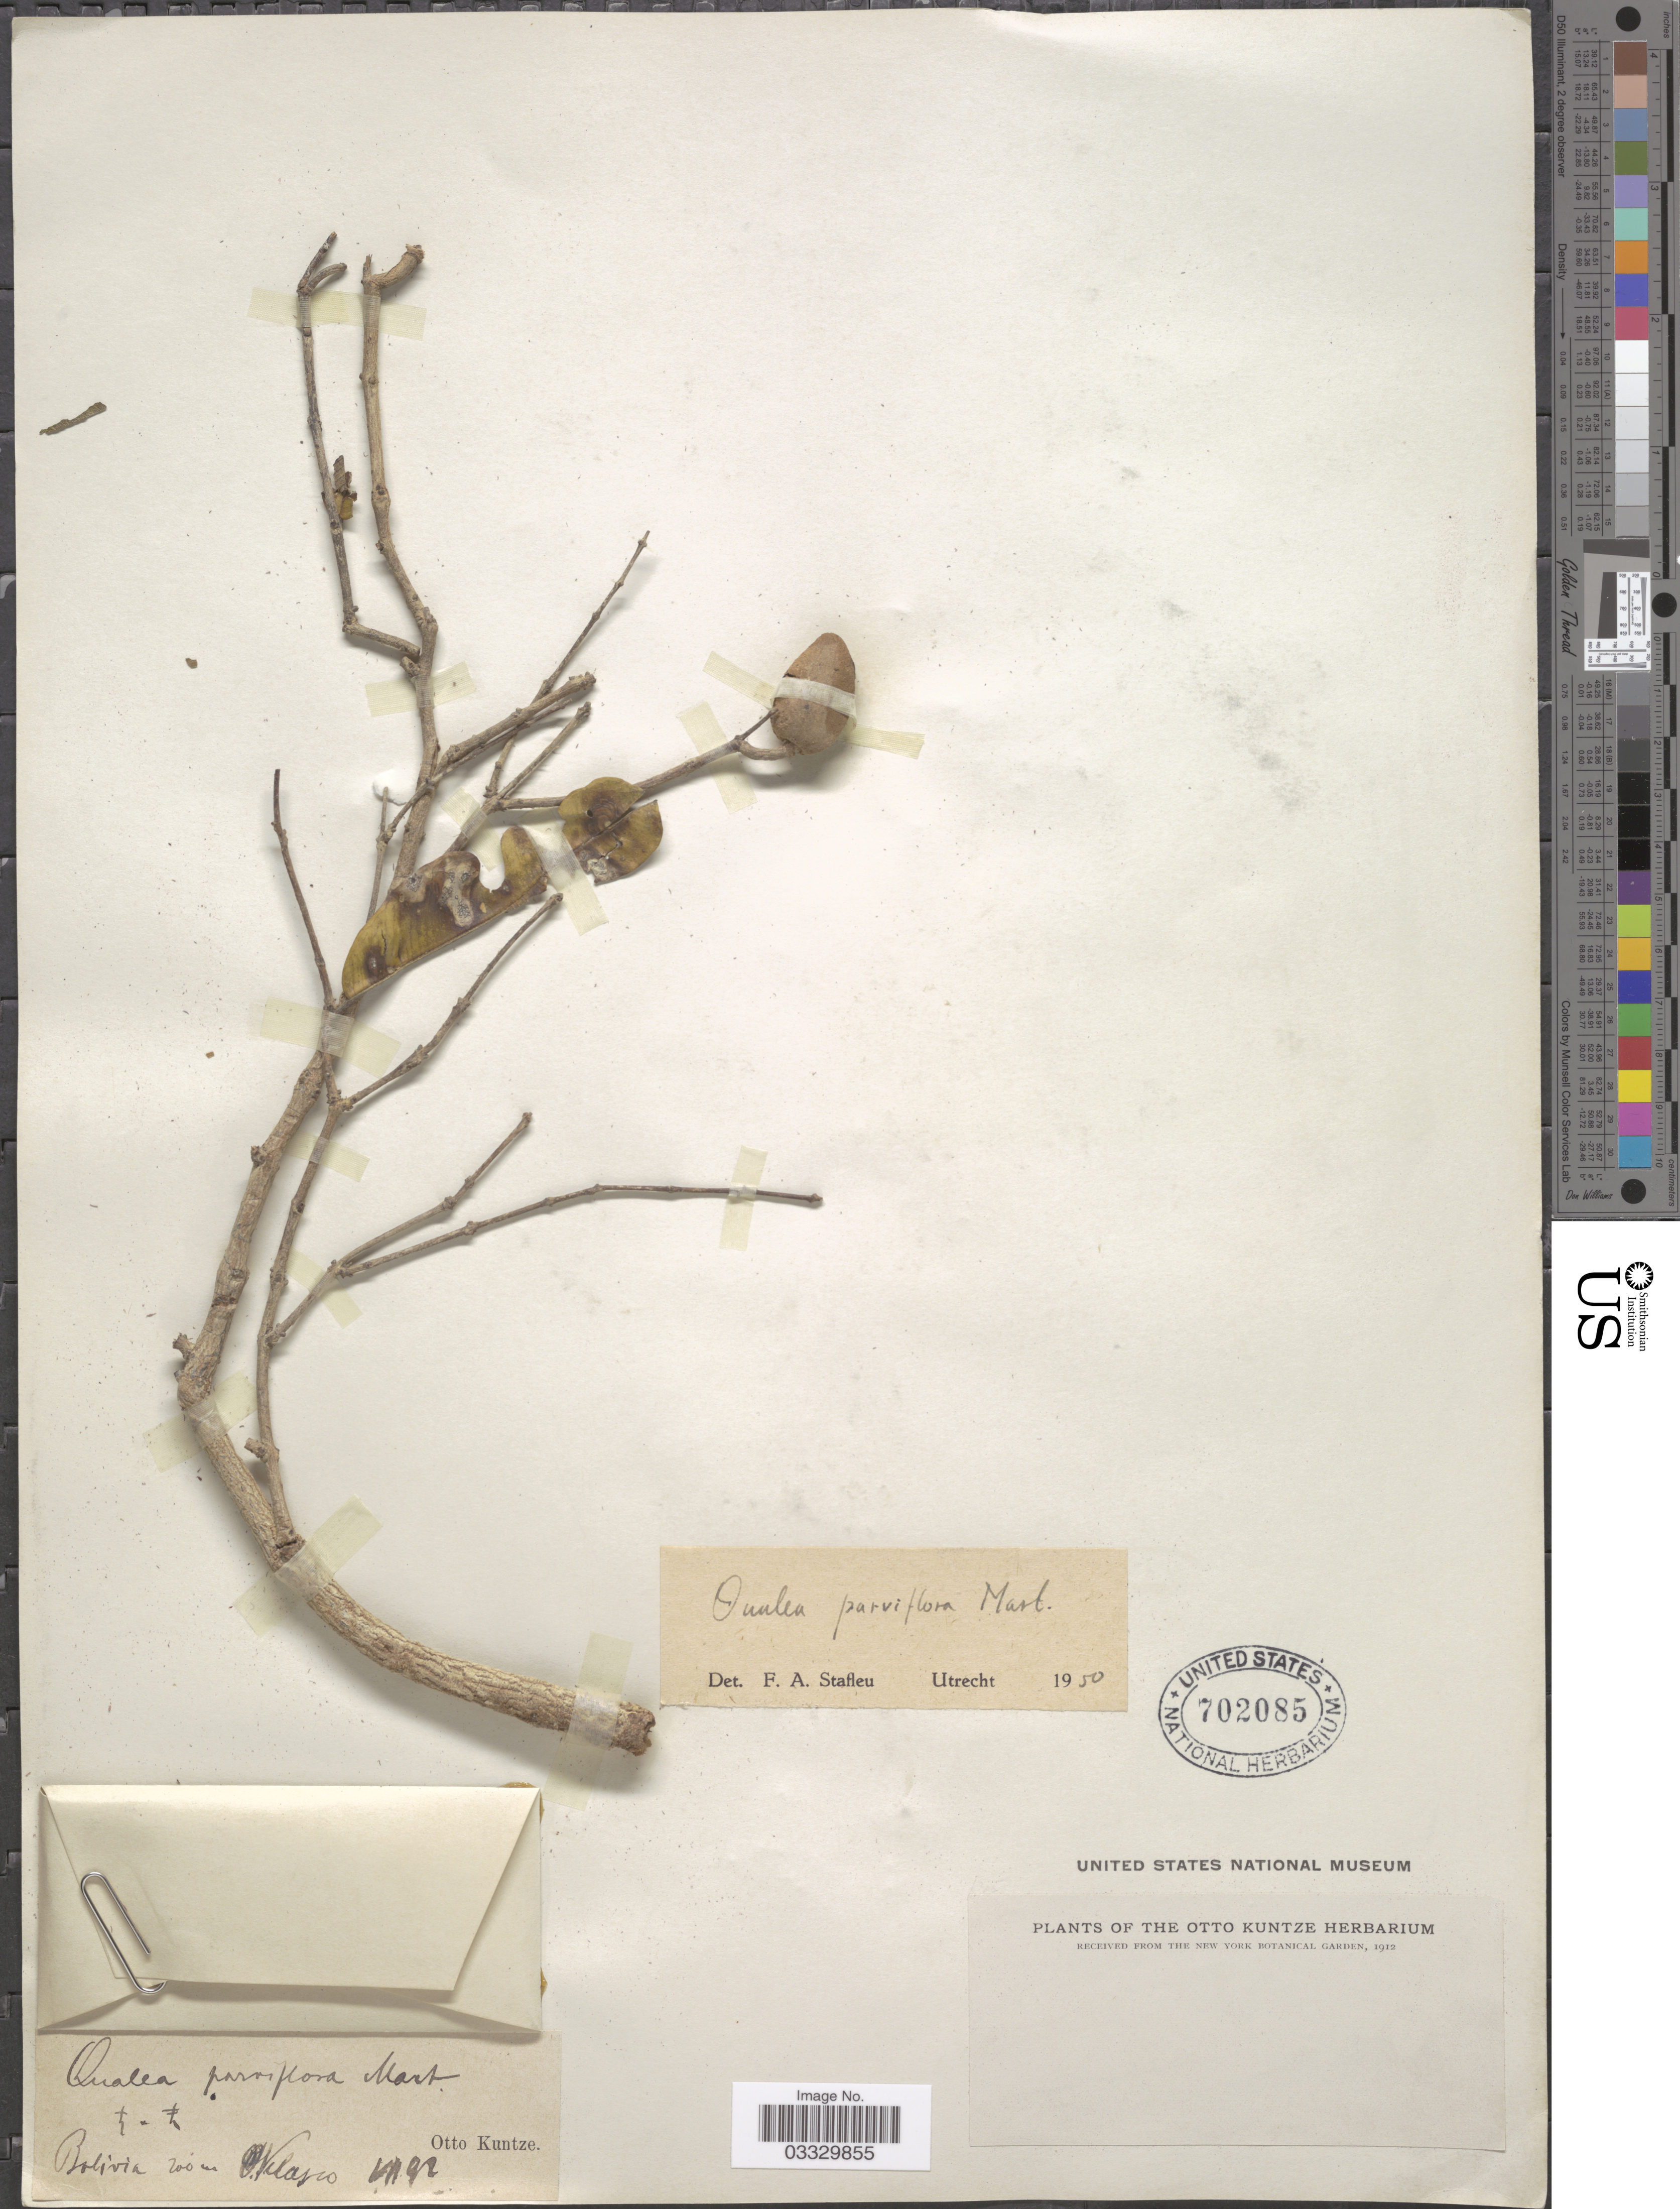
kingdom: Plantae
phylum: Tracheophyta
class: Magnoliopsida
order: Myrtales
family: Vochysiaceae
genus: Qualea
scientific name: Qualea parviflora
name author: Mart.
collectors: C.E.O. Kuntze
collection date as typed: Transcribed d/m/y: /7/92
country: Bolivia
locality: Velasco.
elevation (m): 200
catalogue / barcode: US 702085